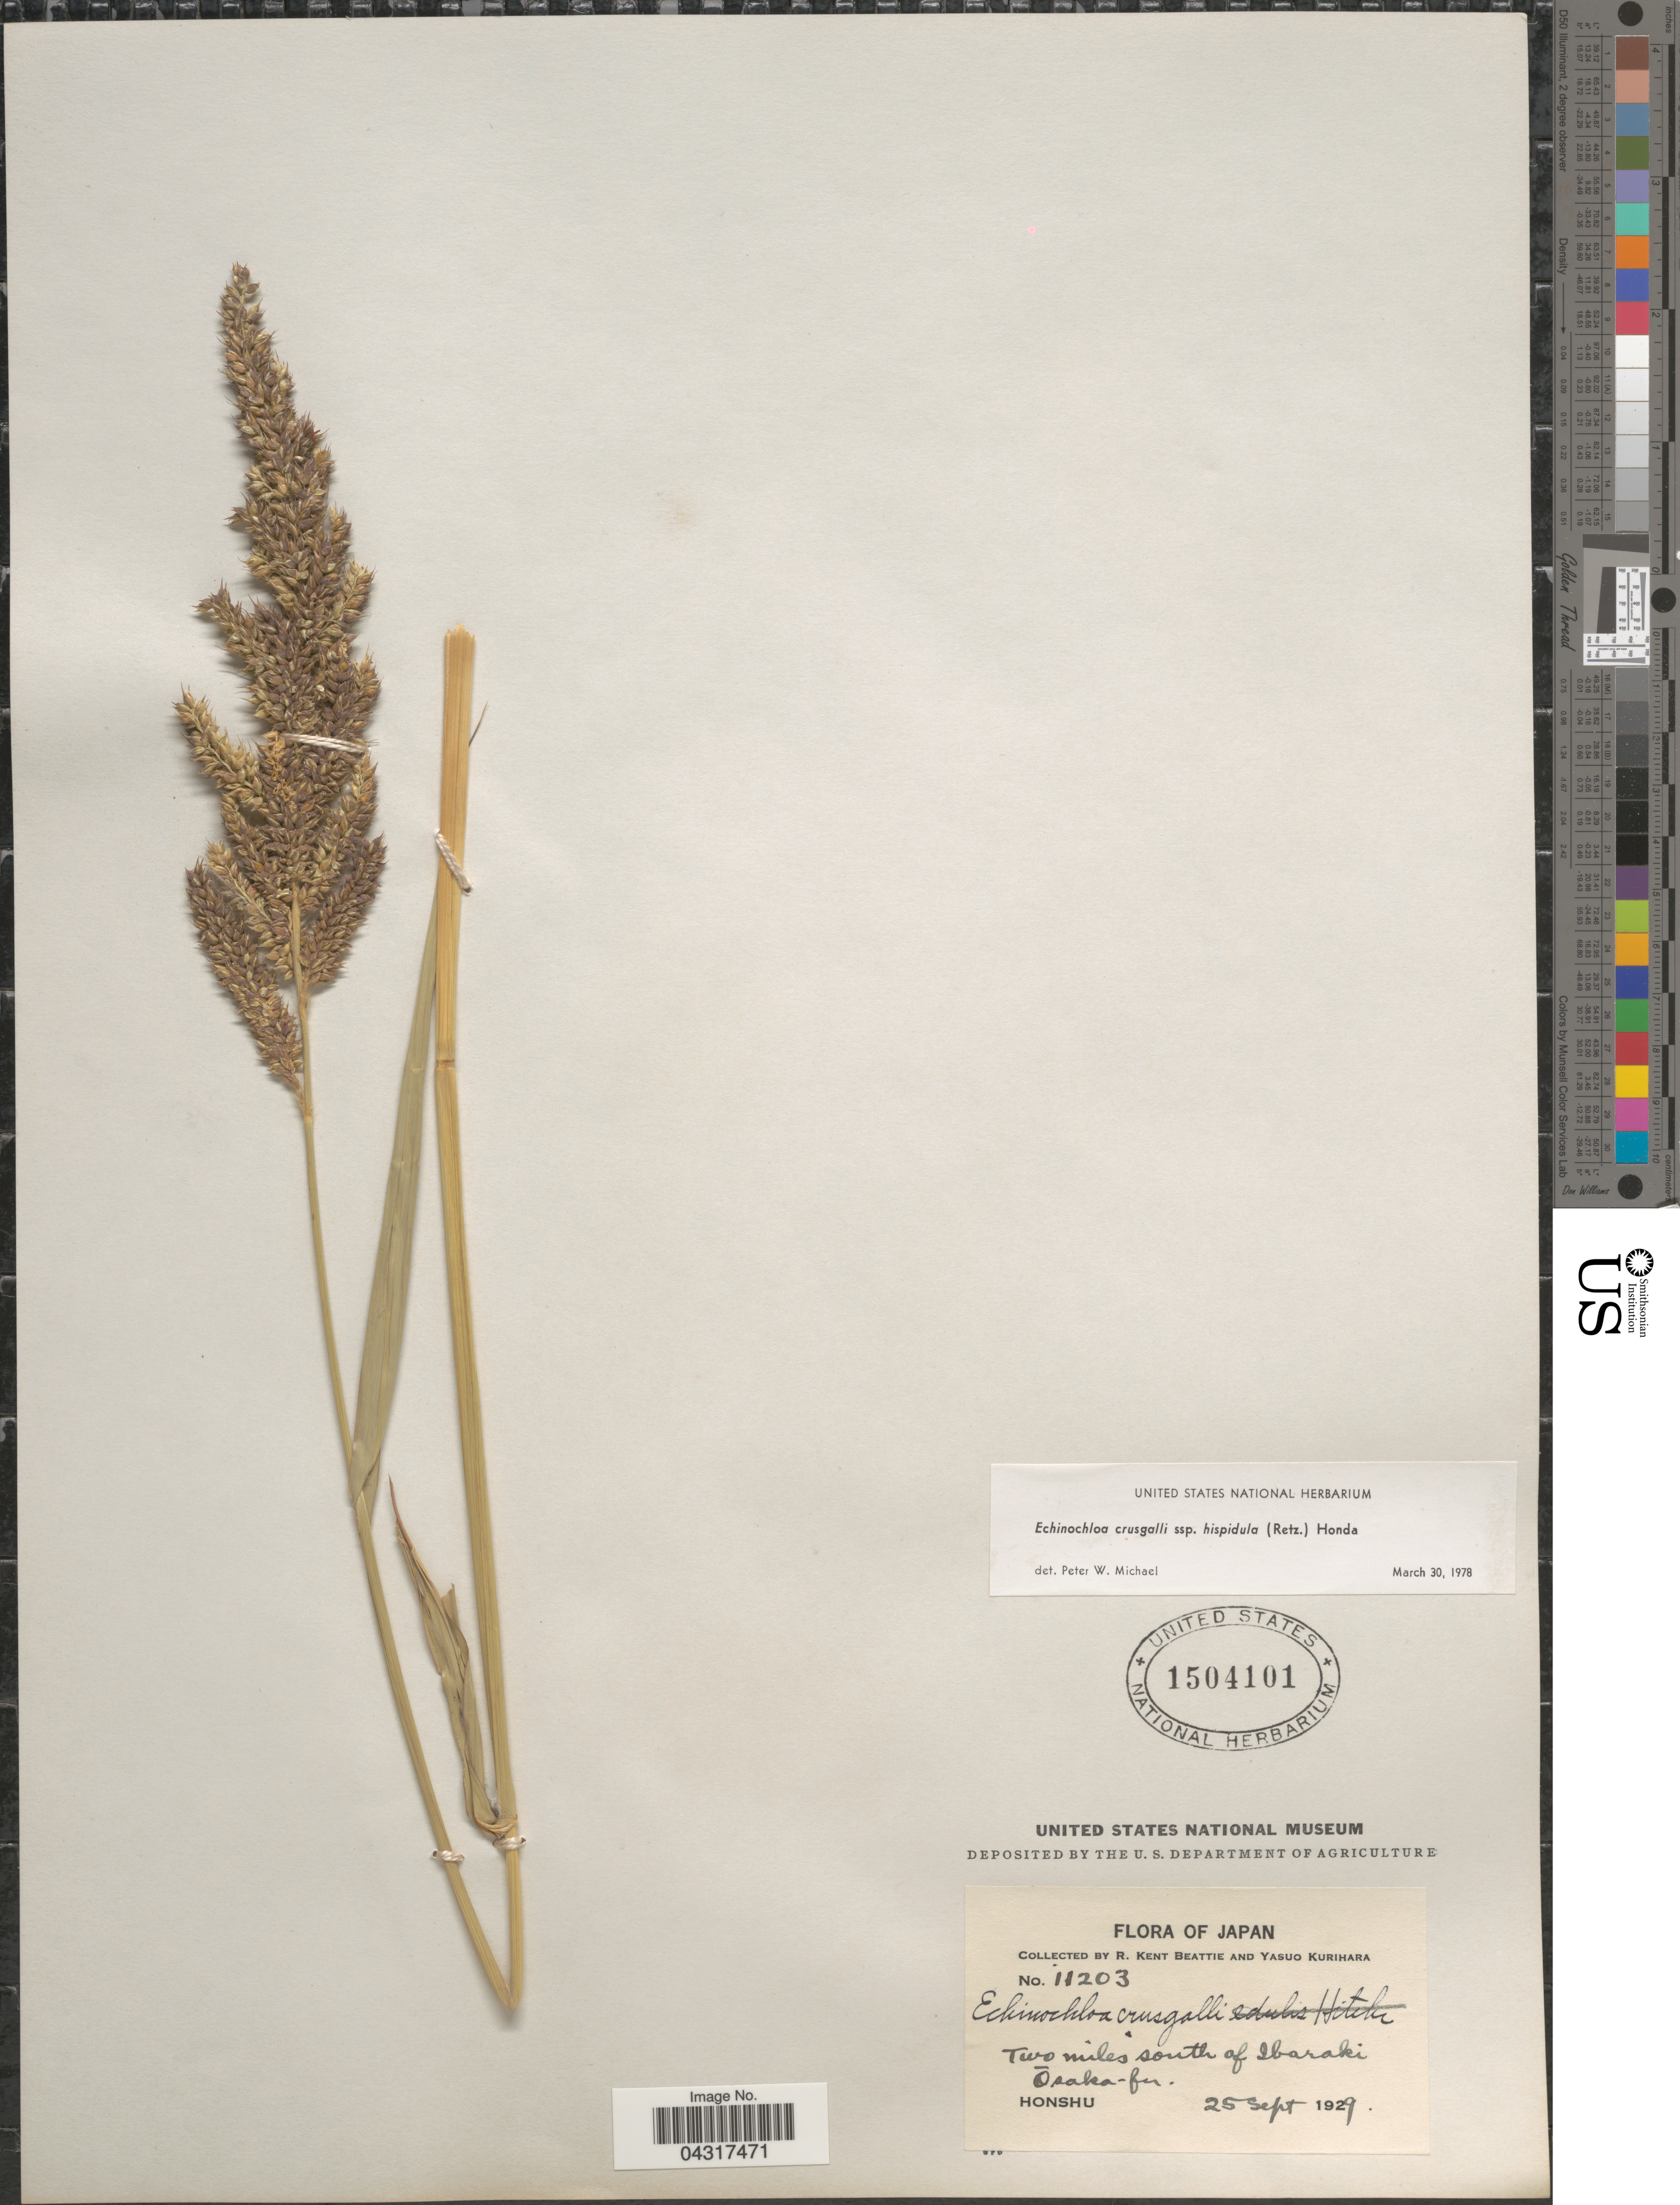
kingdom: Plantae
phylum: Tracheophyta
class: Liliopsida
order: Poales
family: Poaceae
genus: Echinochloa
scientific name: Echinochloa oryzoides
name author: (Ard.) Fritsch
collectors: R. K. Beattie & Y. Kurihara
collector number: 11203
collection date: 1929-09-25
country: Japan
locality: Two miles south of Ibaraki Ōsaka-fu. Honshu.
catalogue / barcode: US 1504101